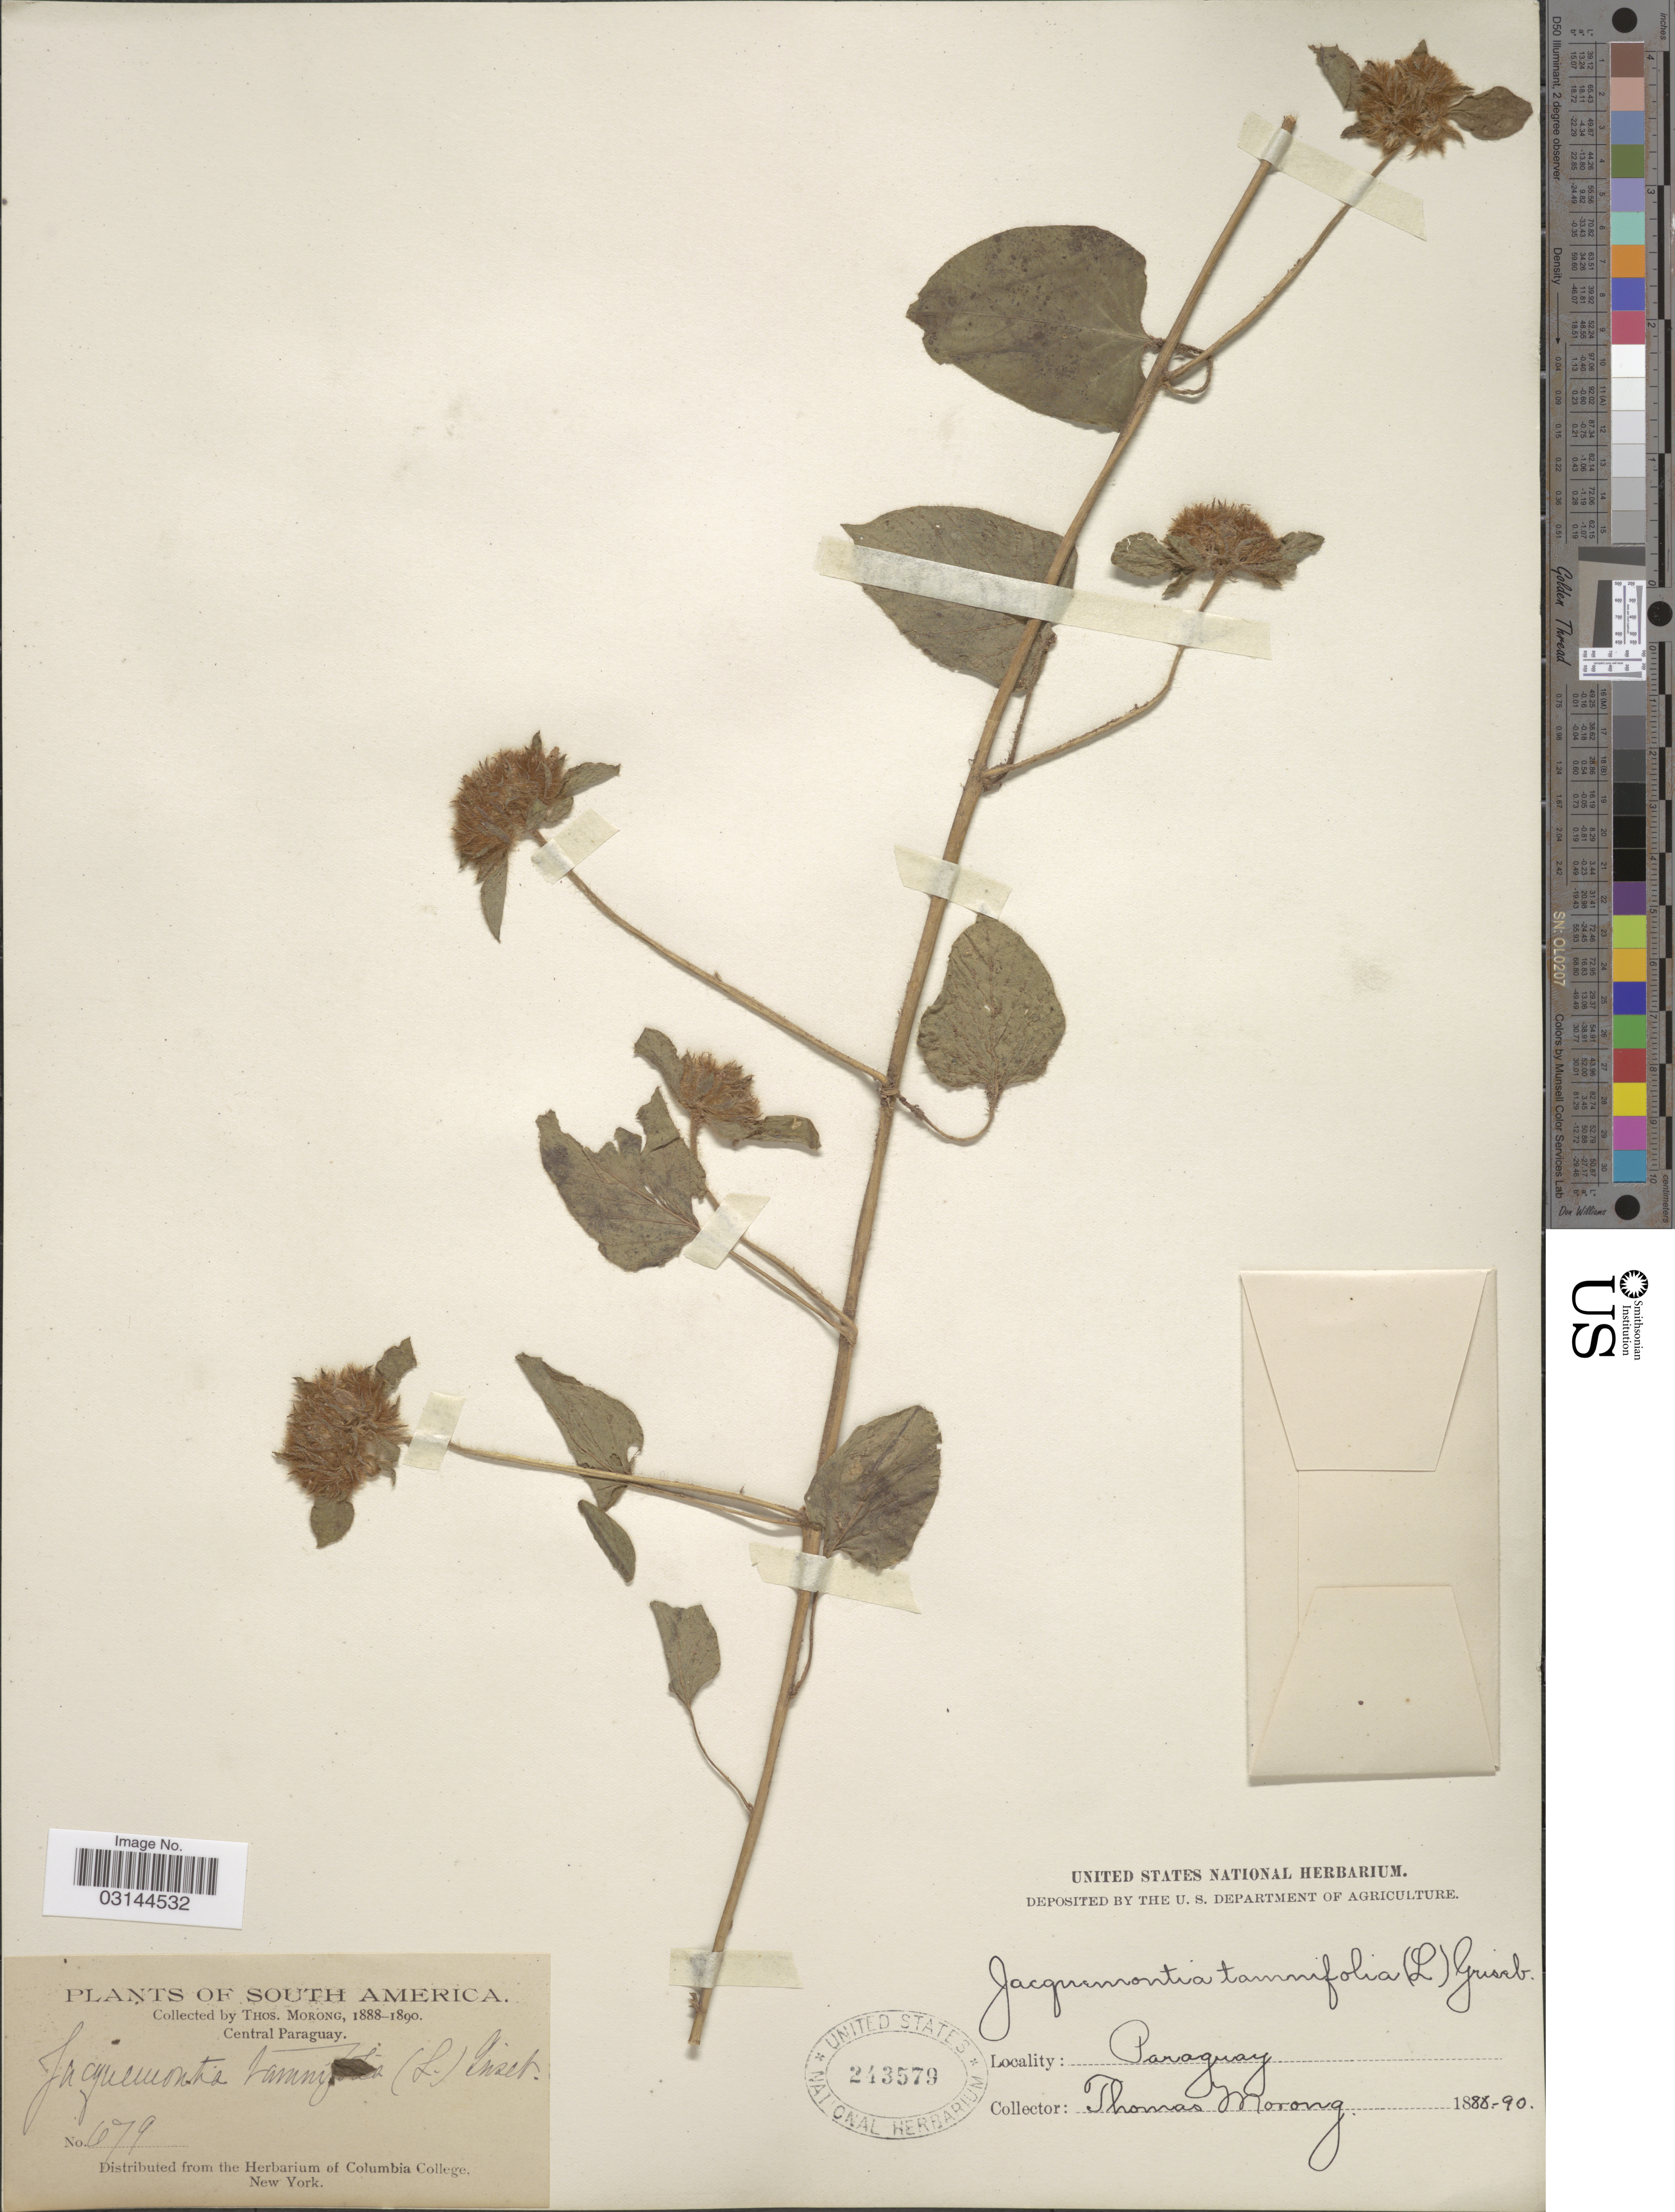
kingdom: Plantae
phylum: Tracheophyta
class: Magnoliopsida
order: Solanales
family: Convolvulaceae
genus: Jacquemontia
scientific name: Jacquemontia tamnifolia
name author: (L.) Griseb.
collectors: ex herb. T. Morong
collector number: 679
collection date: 1888/1890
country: Paraguay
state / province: Central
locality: Central Paraguay.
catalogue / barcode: US 243579